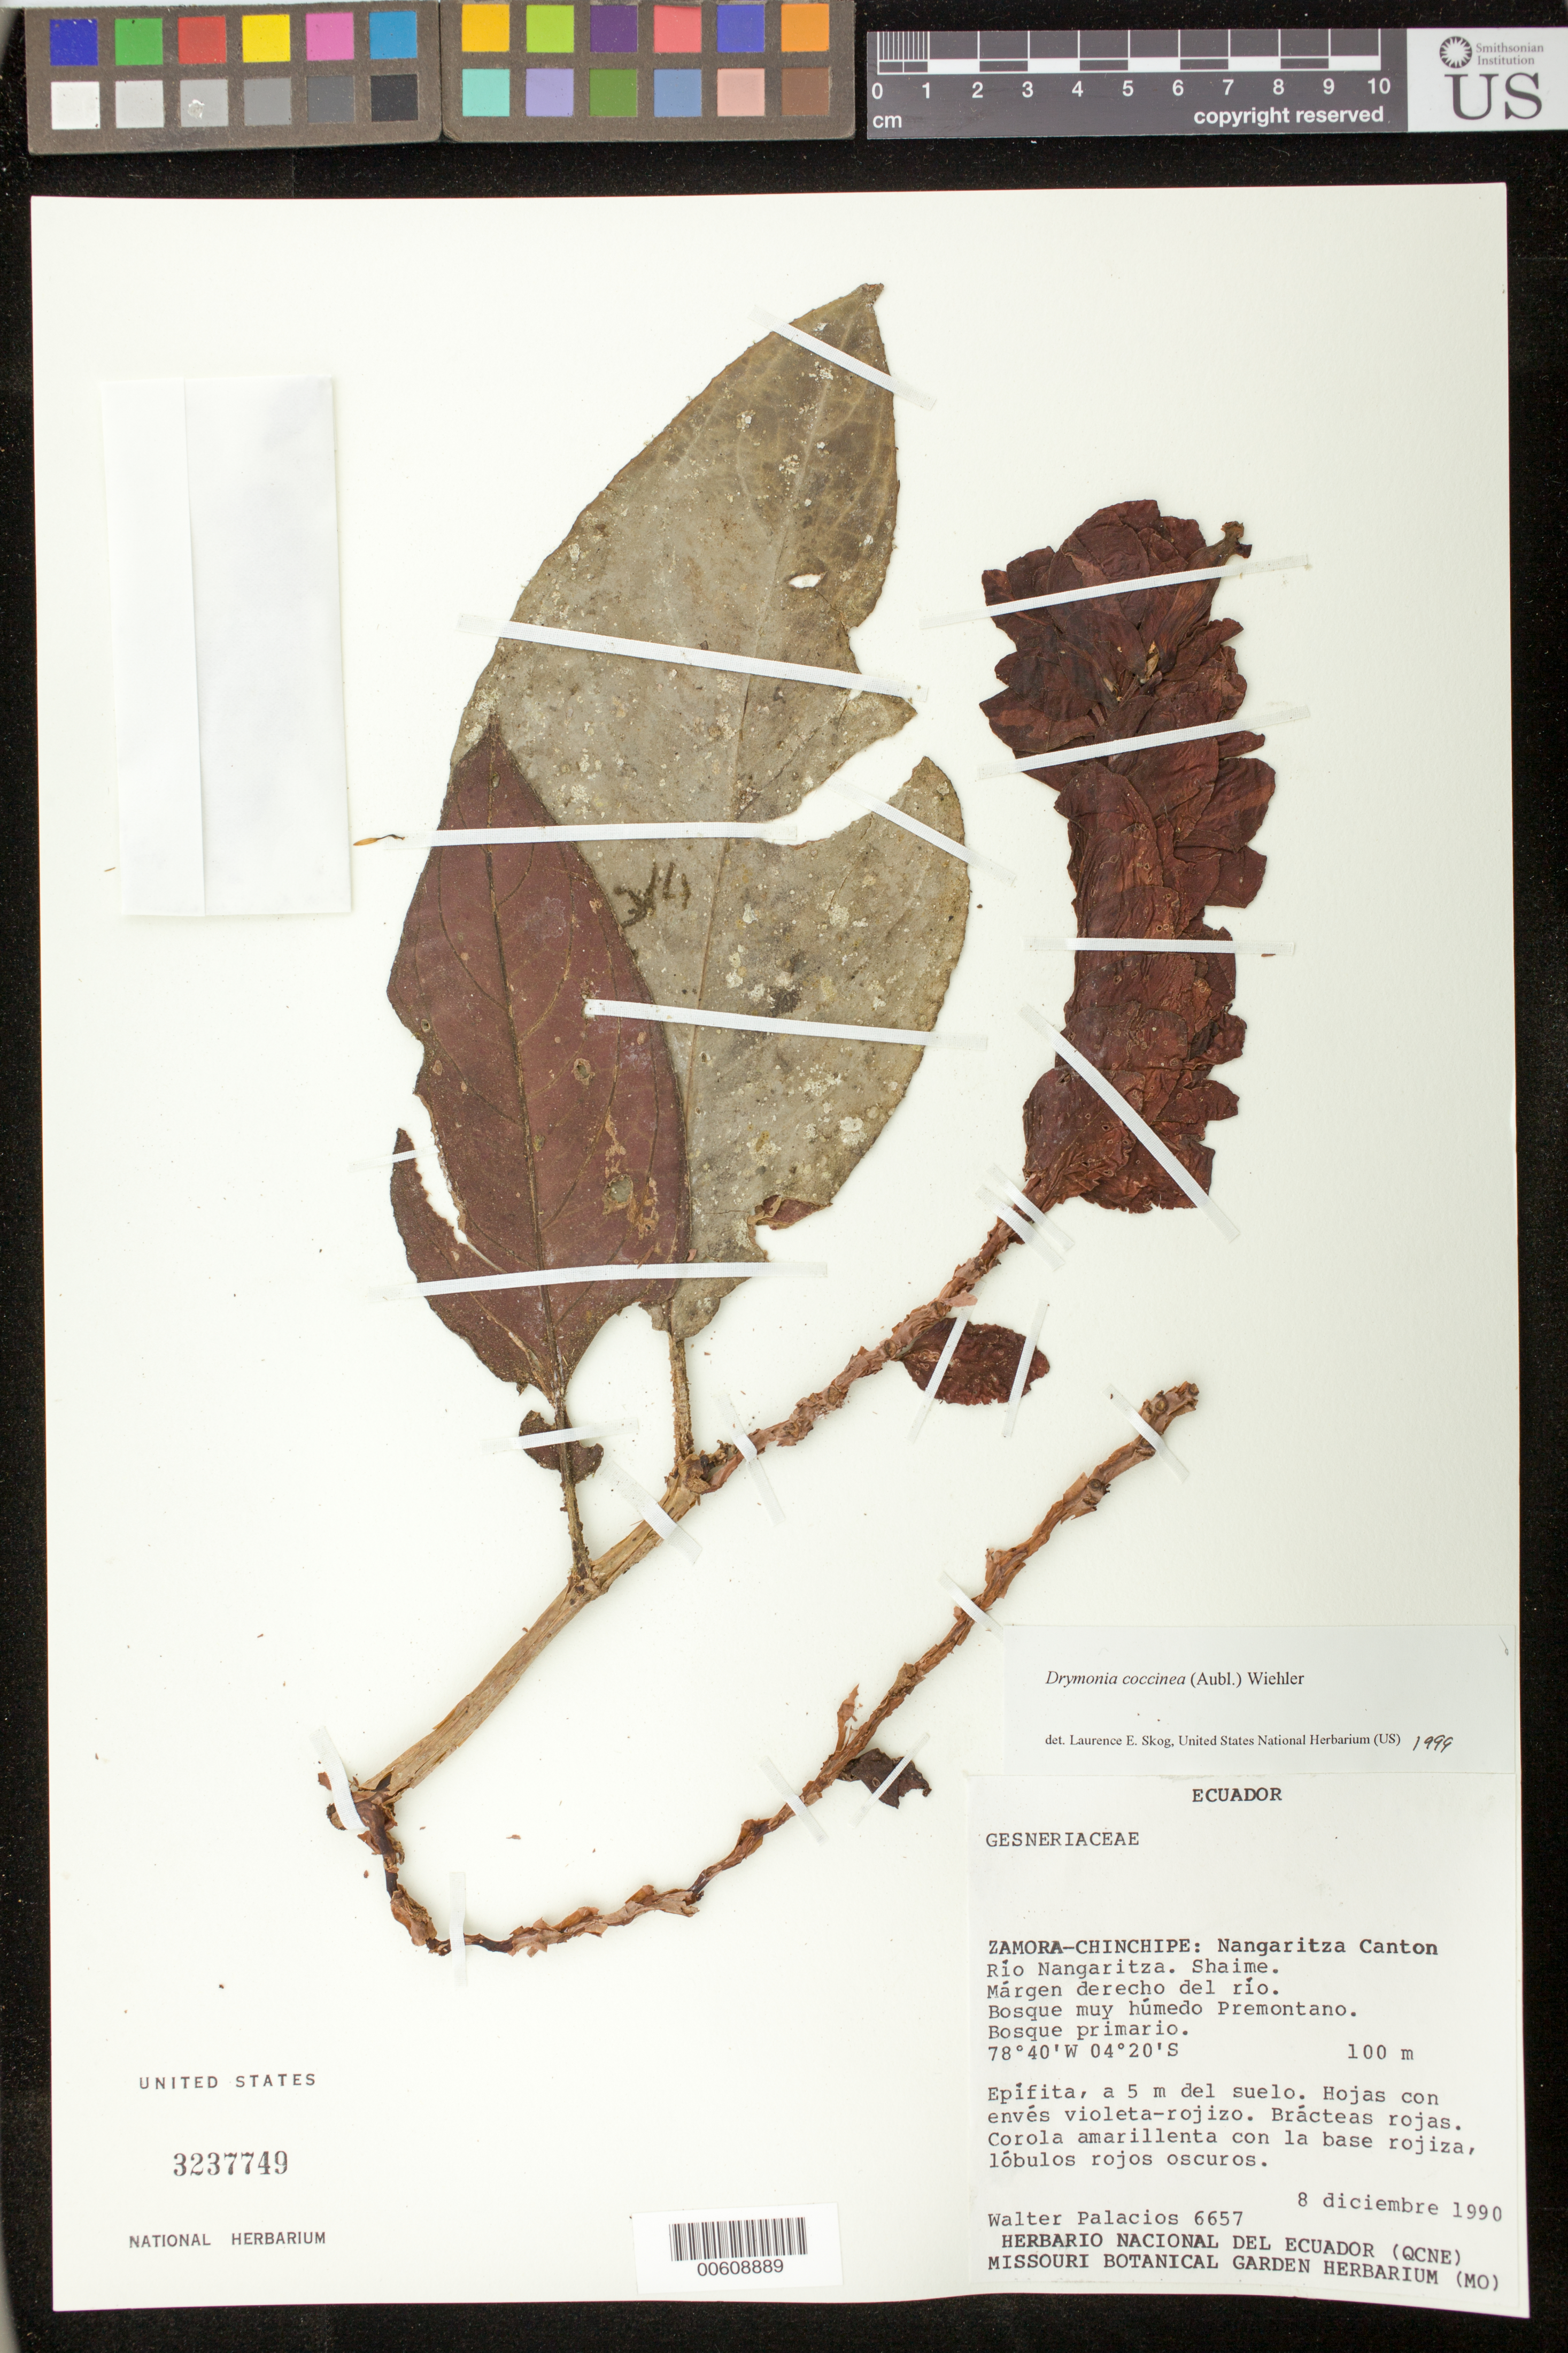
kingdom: Plantae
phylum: Tracheophyta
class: Magnoliopsida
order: Lamiales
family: Gesneriaceae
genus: Drymonia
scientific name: Drymonia coccinea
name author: (Aubl.) Wiehler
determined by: Skog, Laurence E.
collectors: W. Palacios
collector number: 6657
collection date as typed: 08 Dec 1990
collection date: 1990-12-08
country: Ecuador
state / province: Zamora-Chinchipe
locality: Nangaritza Canton. Río Nangaritza, Shaime; márgen derecho del río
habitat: Bosque muy húmedo premontano; bosque primario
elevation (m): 100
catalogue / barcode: US 3237749